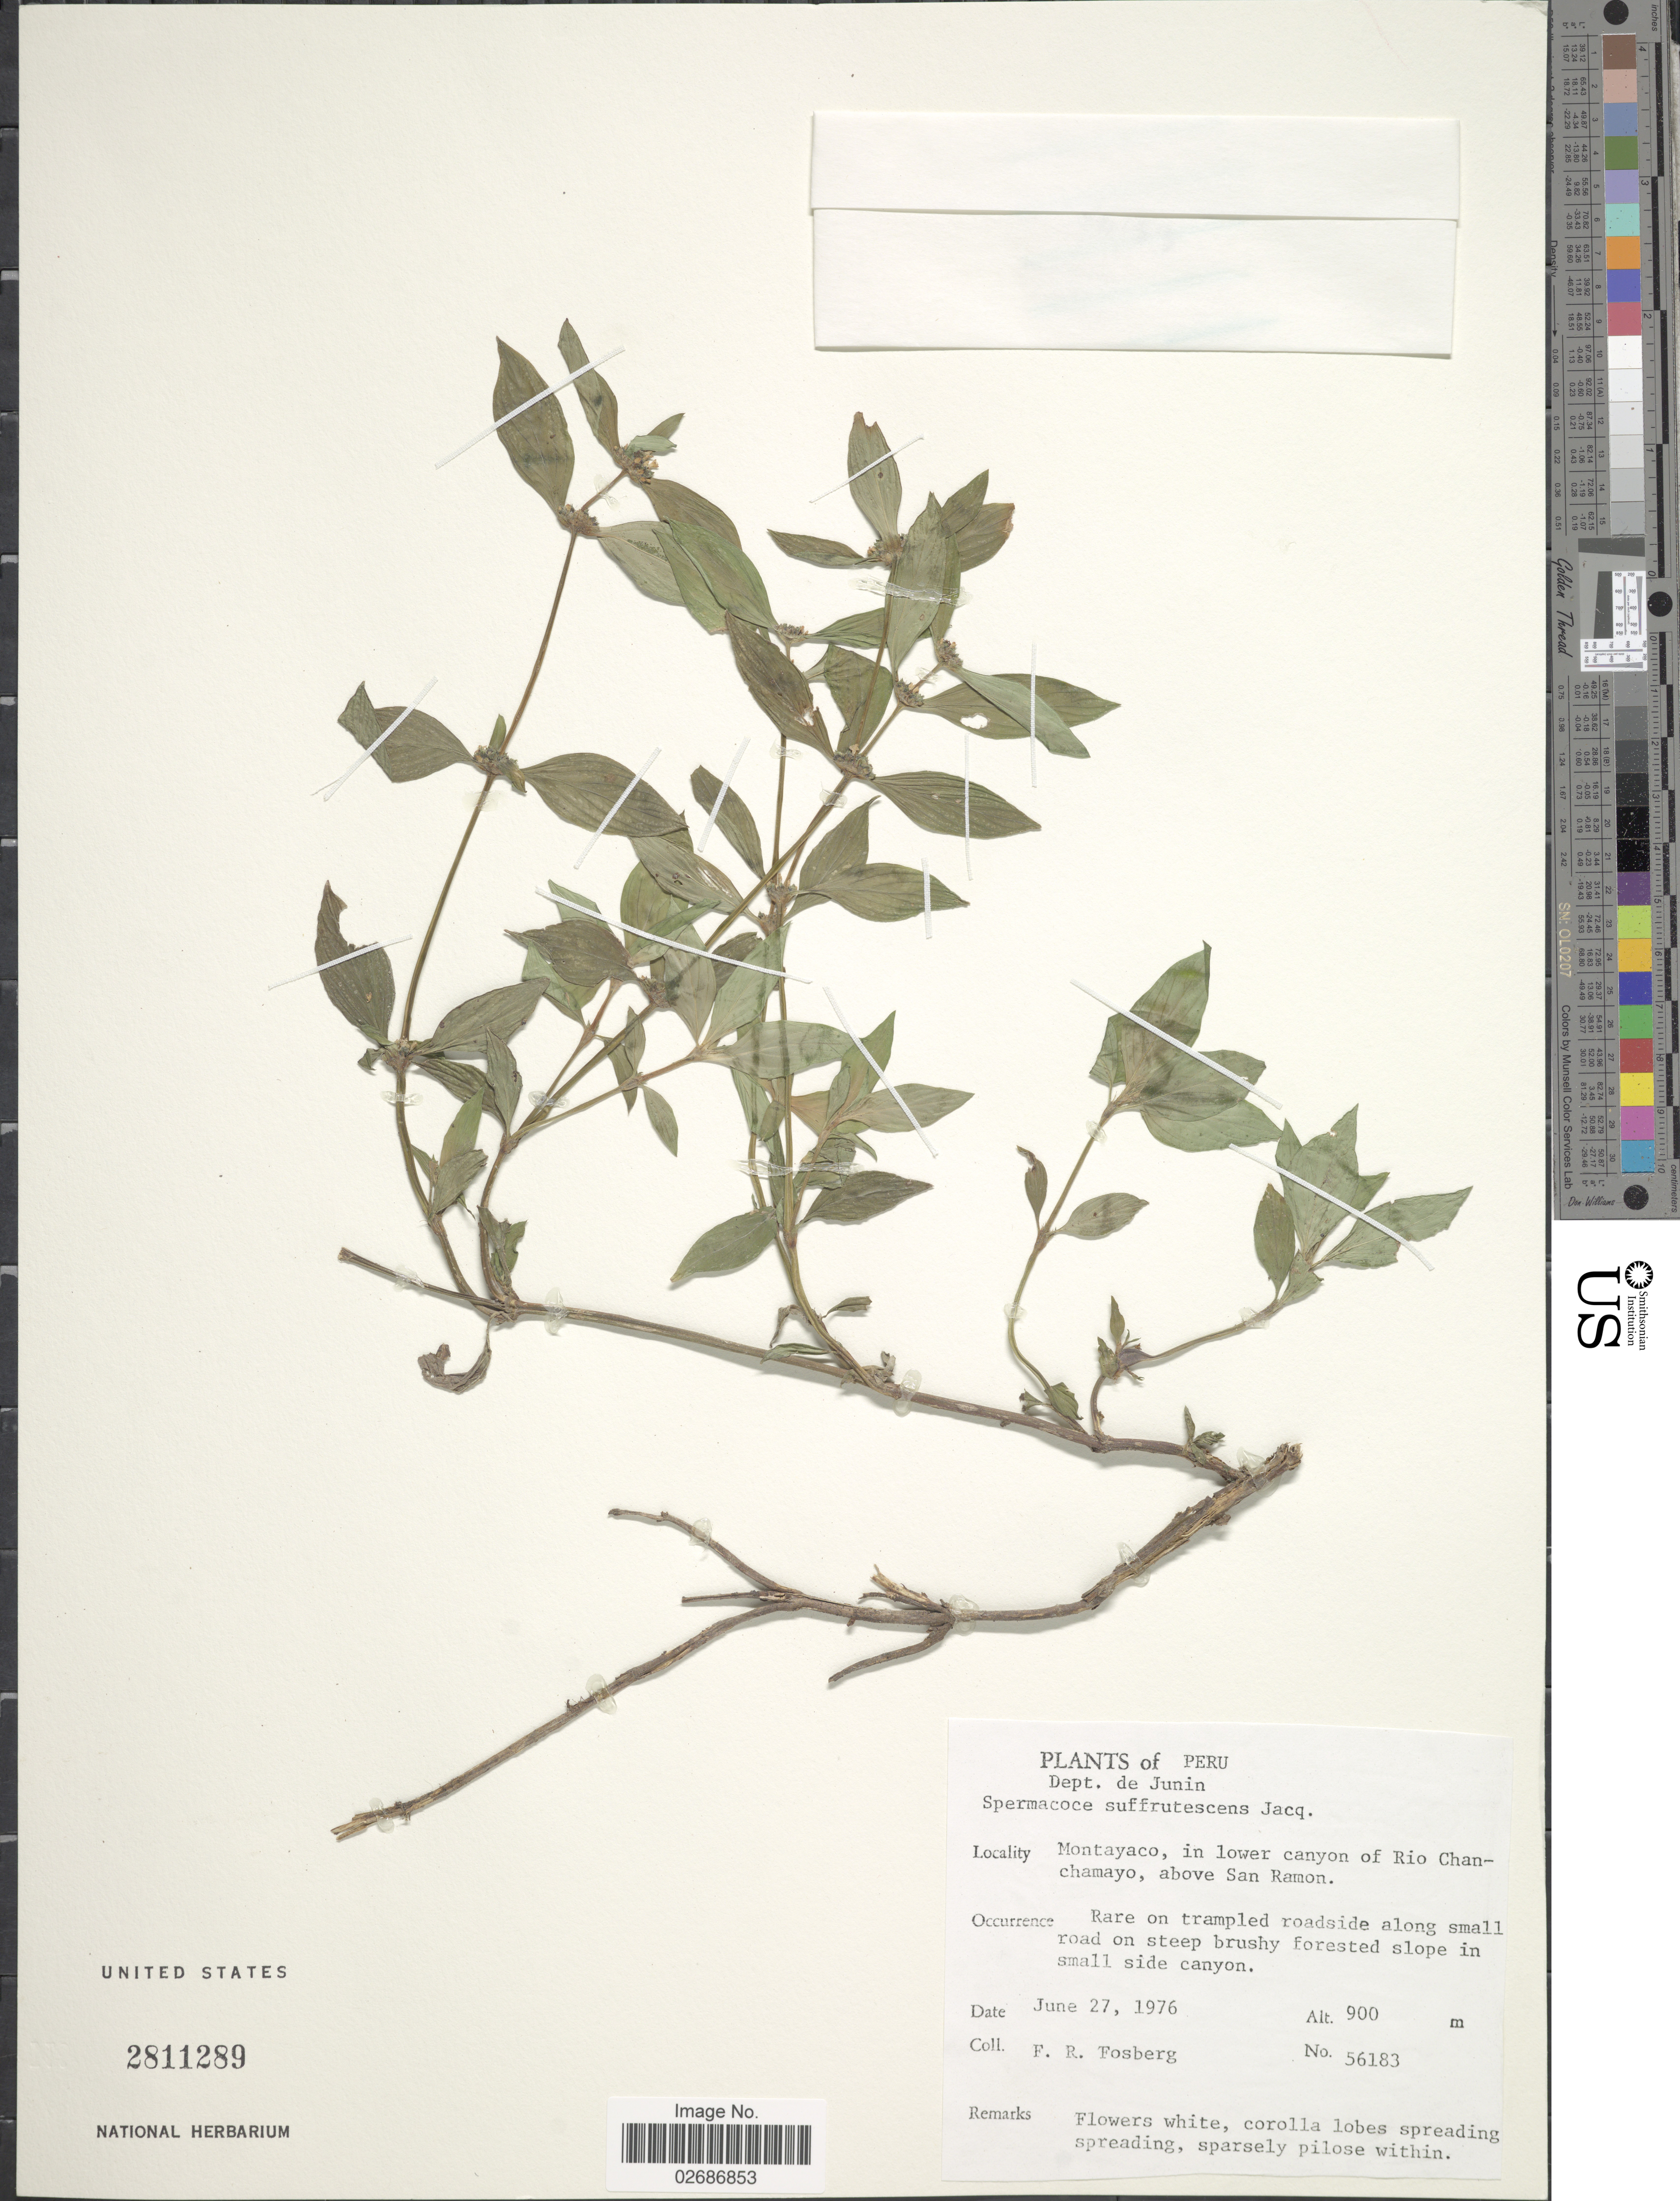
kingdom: Plantae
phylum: Tracheophyta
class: Magnoliopsida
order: Gentianales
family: Rubiaceae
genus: Borreria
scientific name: Borreria remota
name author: (Lam.) Bacigalupo & E.L. Cabral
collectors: F. R. Fosberg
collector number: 56183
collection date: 1976-06-27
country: Peru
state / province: Junín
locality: Montayaco, in lower canyon of Rio Chanchamayo, above San Ramon, along small road on steep brushy forested slope in small side canyon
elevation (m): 900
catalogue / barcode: US 2811289